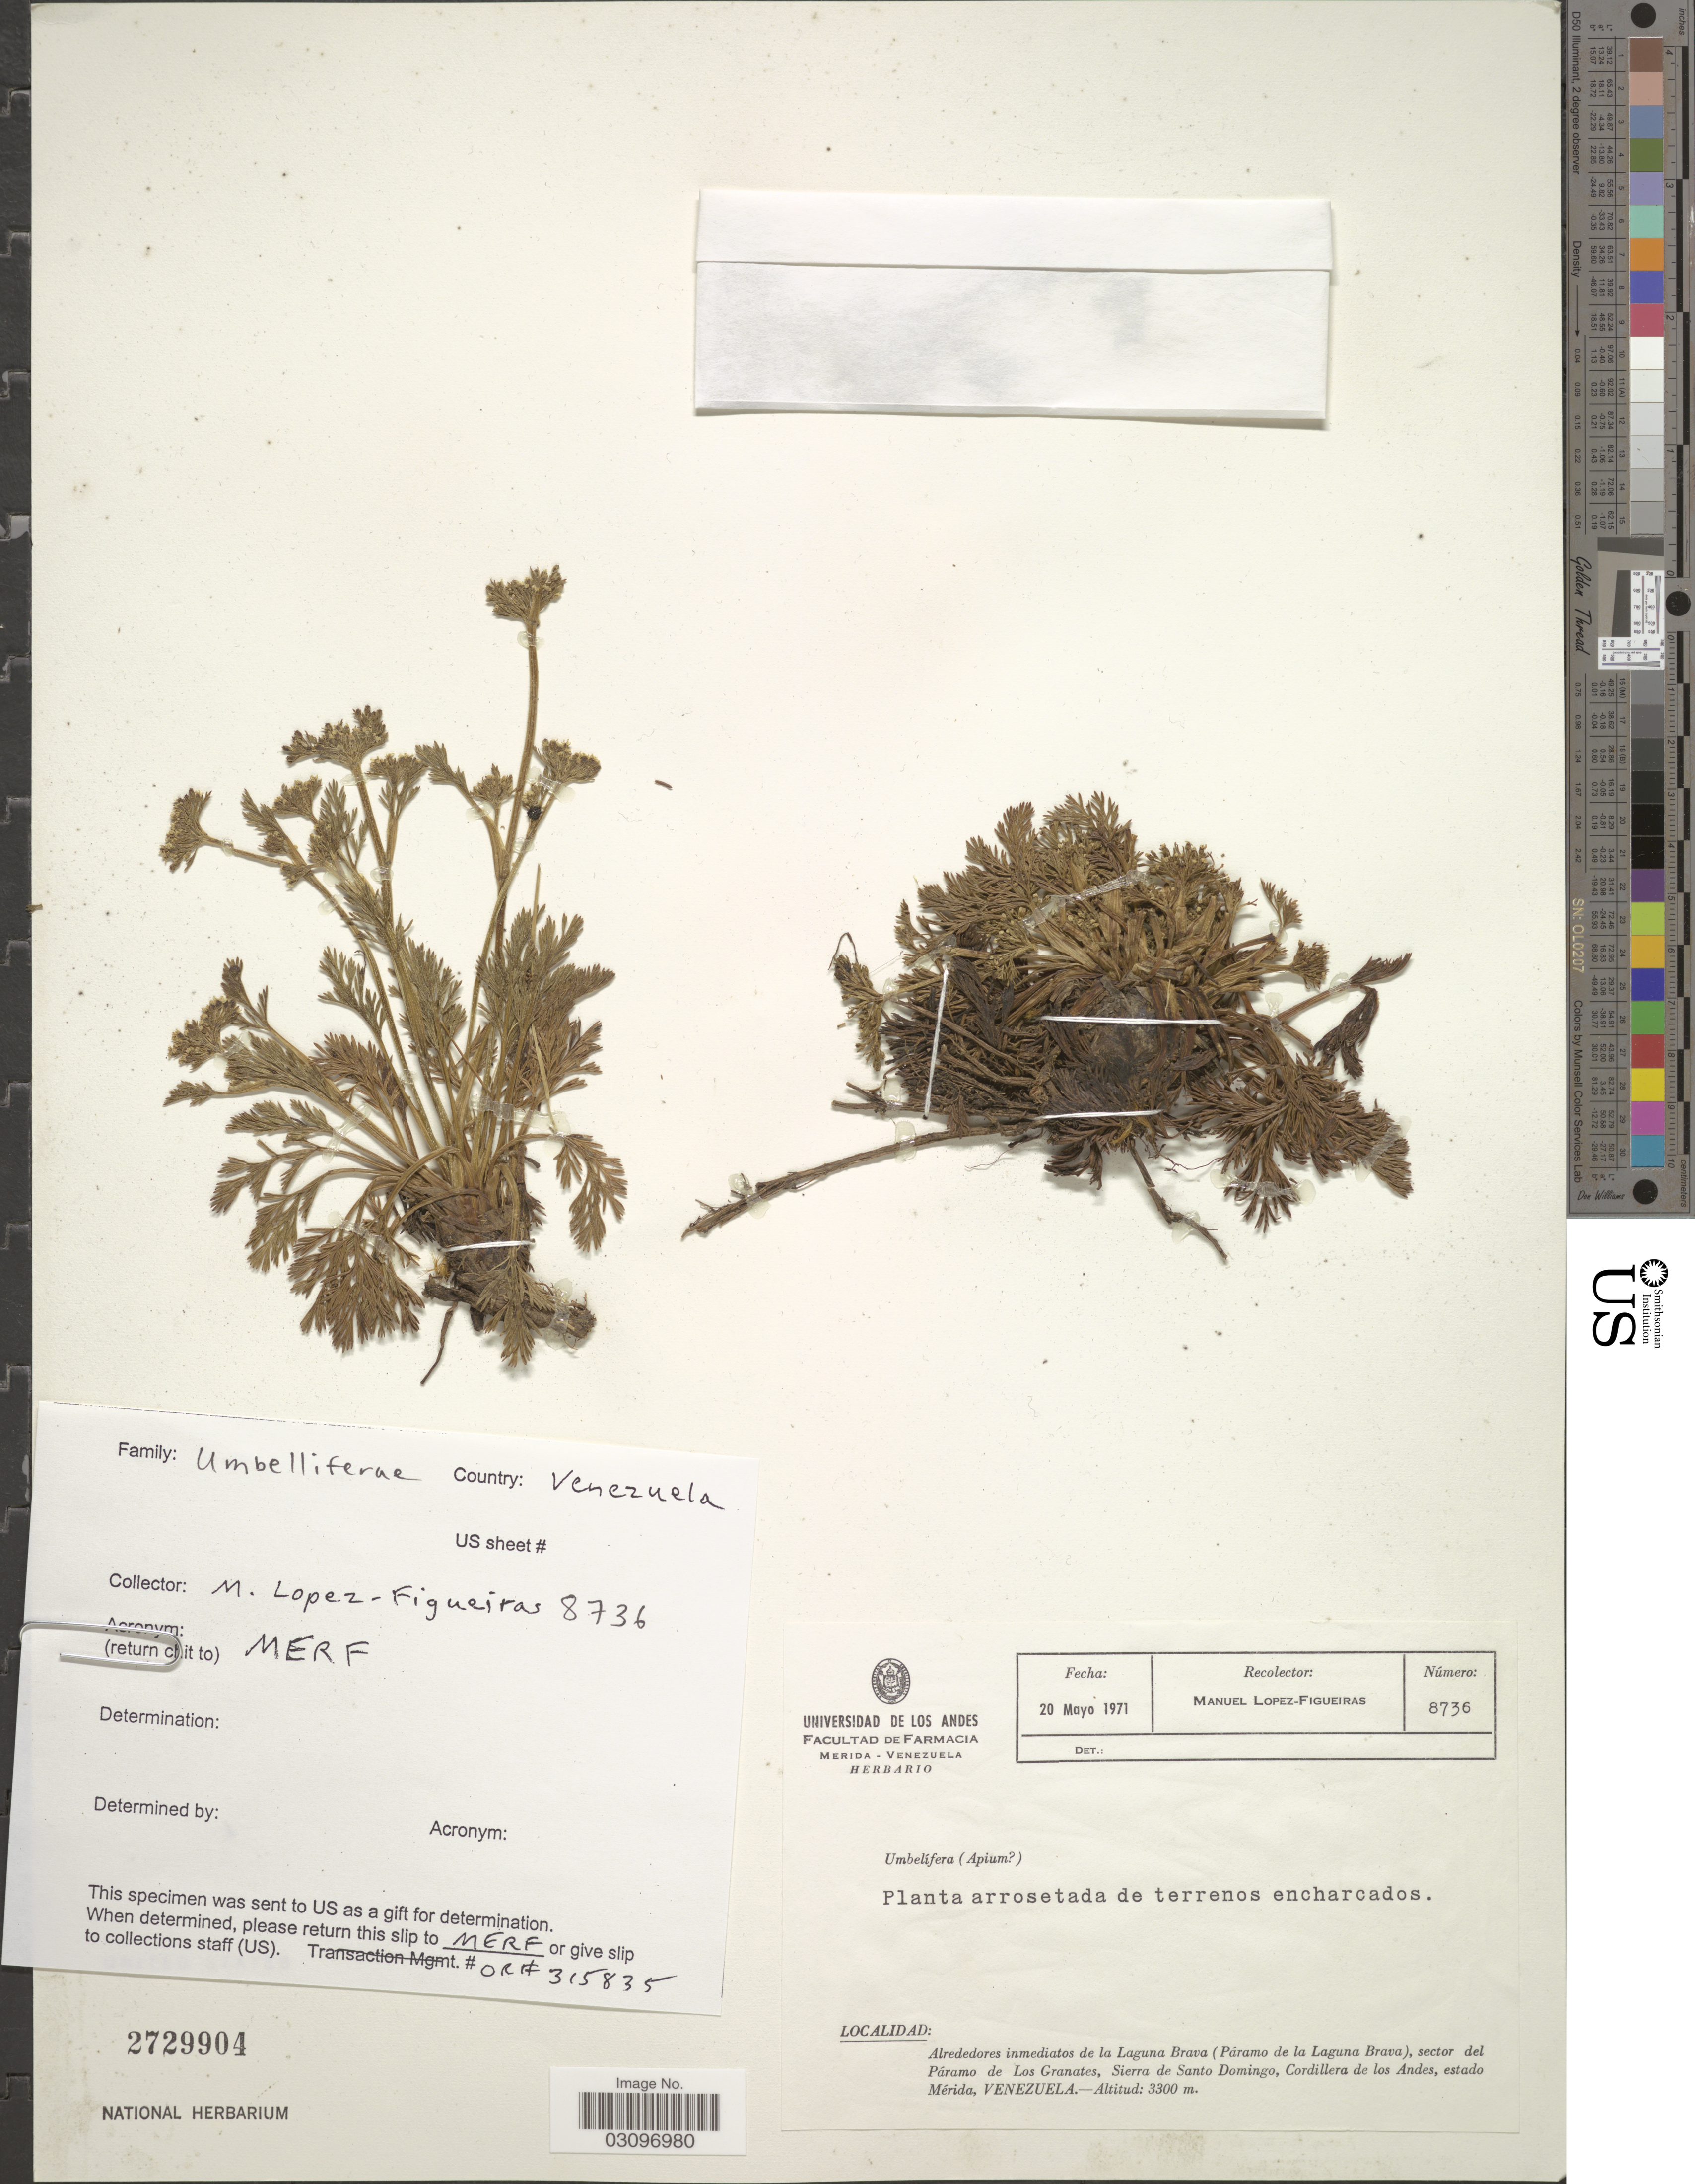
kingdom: Plantae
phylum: Tracheophyta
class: Magnoliopsida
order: Apiales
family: Apiaceae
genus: Niphogeton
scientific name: Niphogeton dissecta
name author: (Benth.) J.F. Macbr.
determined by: Mendoza, M.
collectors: M. López Figueiras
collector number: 8736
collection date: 1971-05-20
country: Venezuela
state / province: Mérida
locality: Alrededores inmediatos de la Laguna Brava (Páramo de la Laguna Brava), sector del Páramo de Los Granates, Sierra de Santo Domingo, Cordillera de los Andes.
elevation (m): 3300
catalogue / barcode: US 2729904